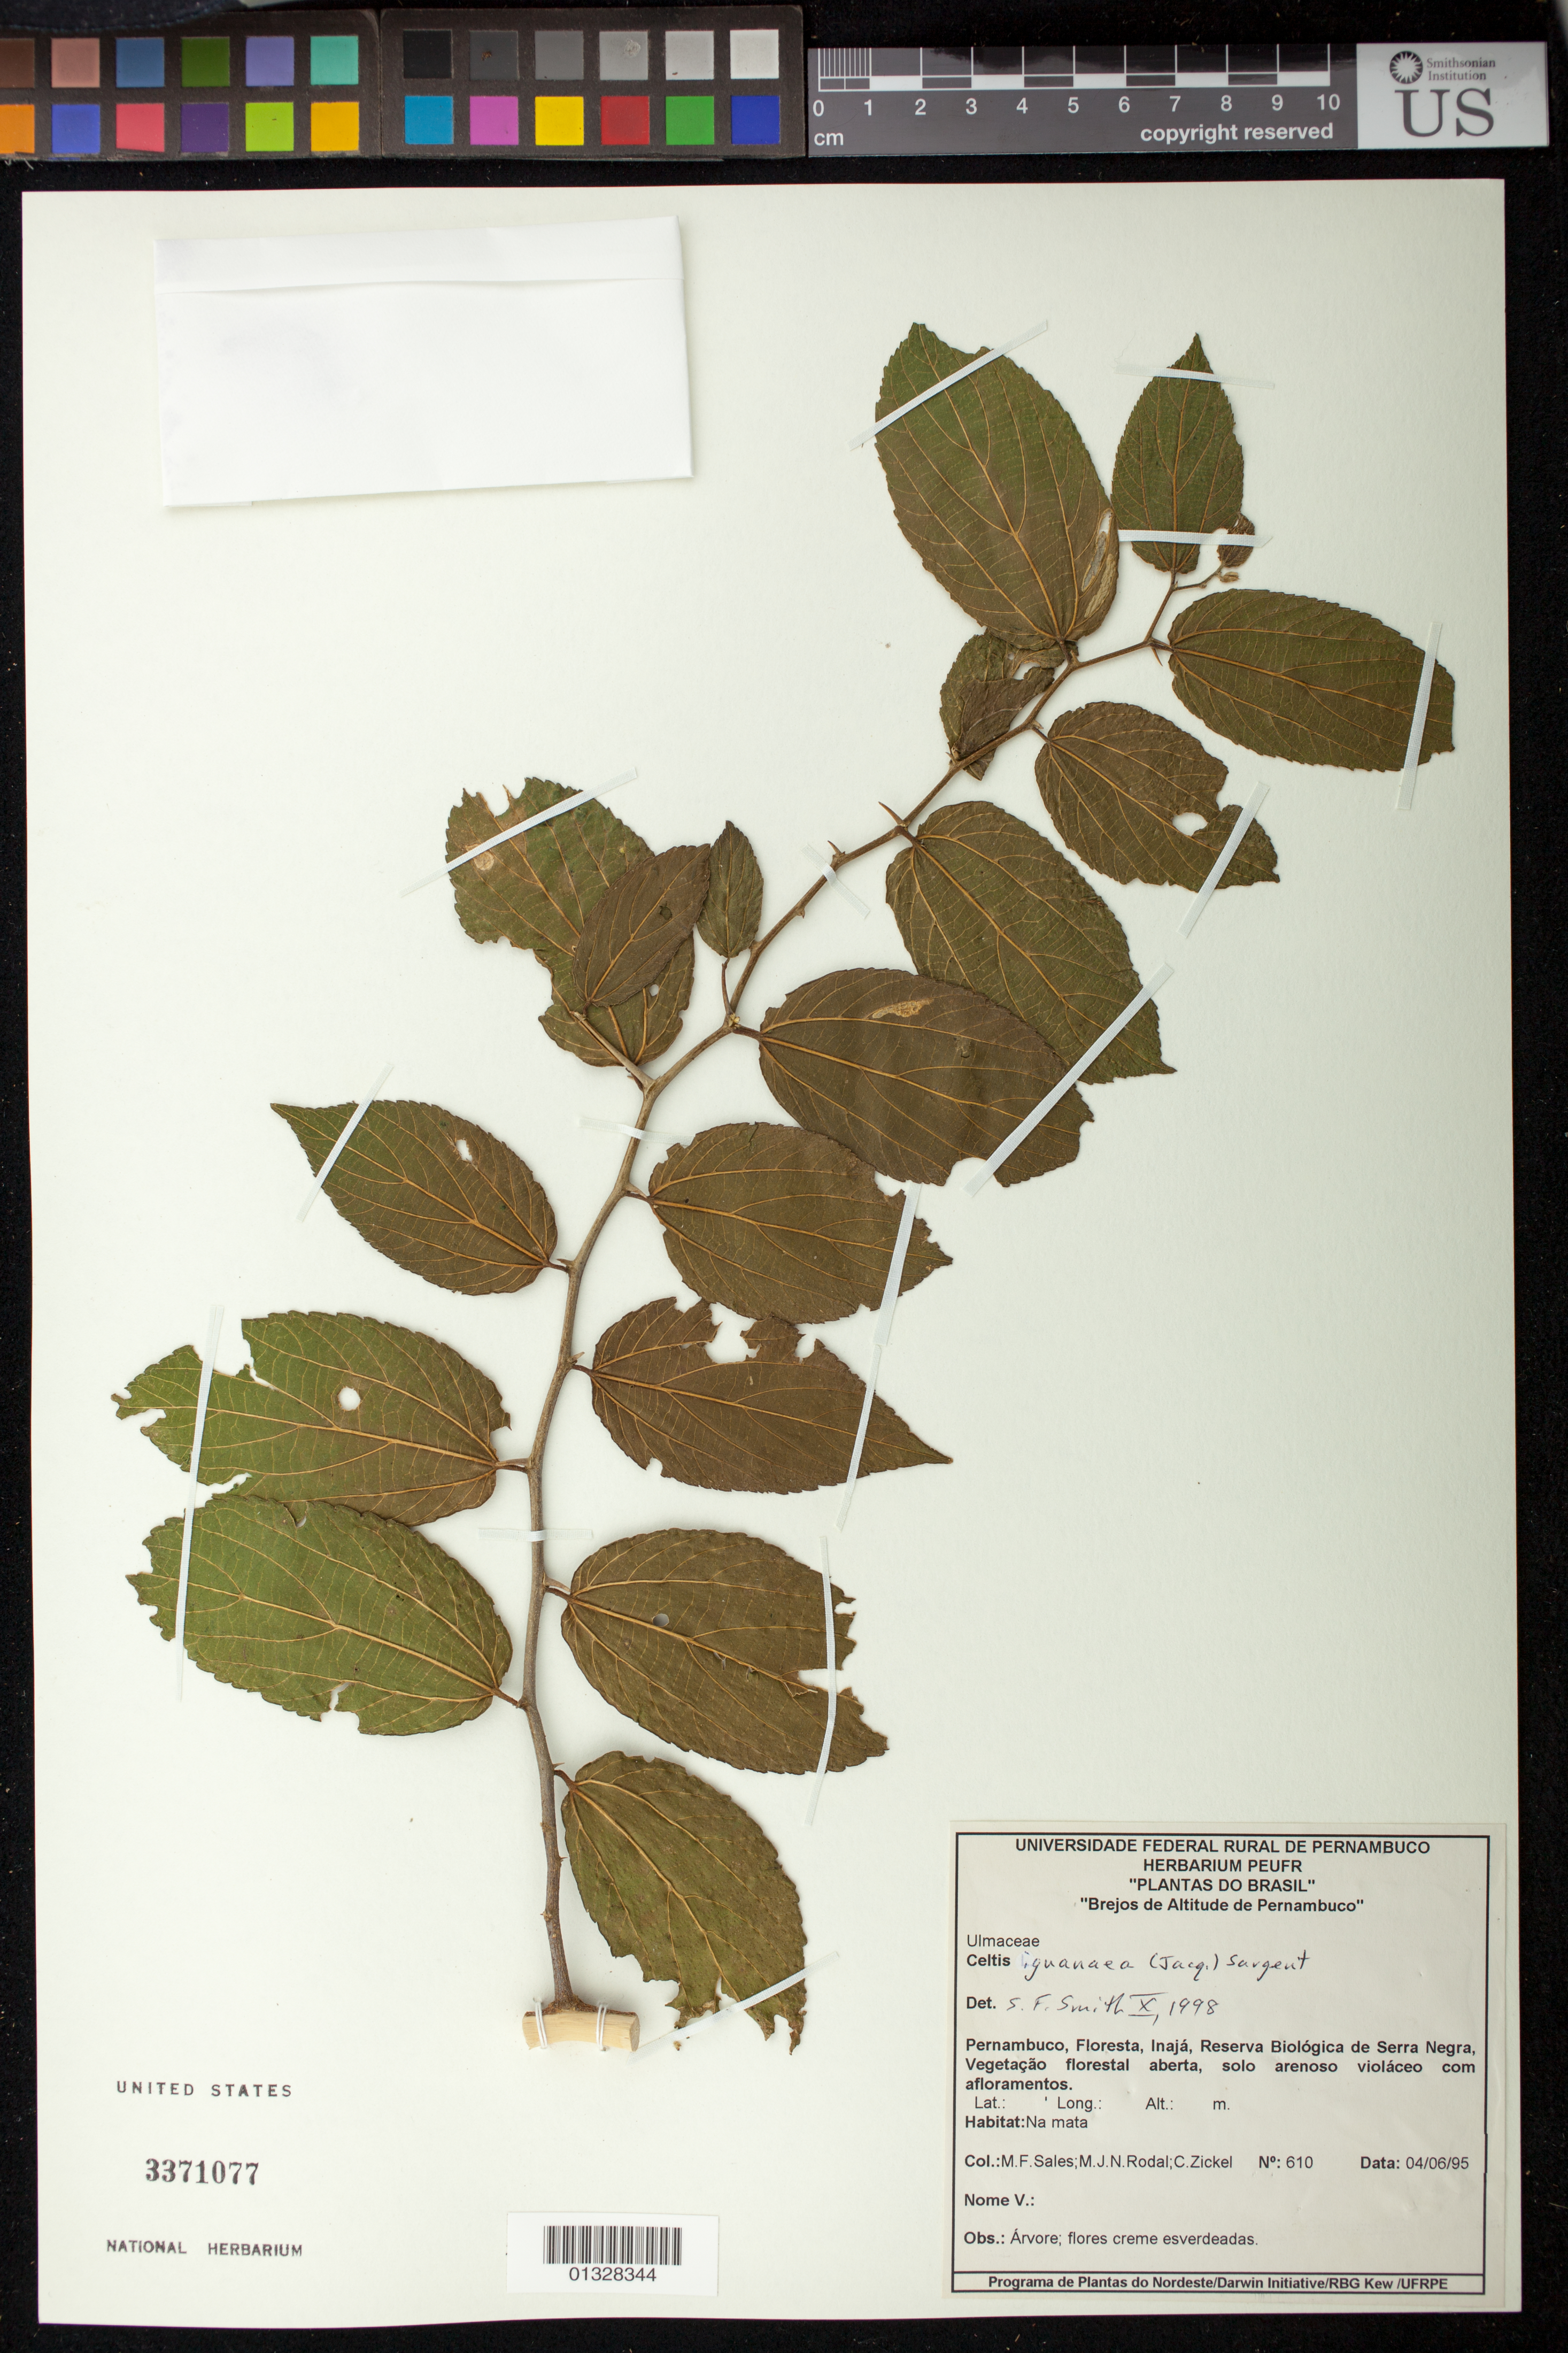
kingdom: Plantae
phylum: Tracheophyta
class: Magnoliopsida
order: Rosales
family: Cannabaceae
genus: Celtis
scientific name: Celtis iguanaea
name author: (Jacq.) Sarg.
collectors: M. F. Sales, M. J. N. Rodal & C.S. Zickel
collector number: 610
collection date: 1995-06-04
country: Brazil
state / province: Pernambuco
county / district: Inajá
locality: Reserva Biológica de Serra Negra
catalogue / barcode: US 3371077